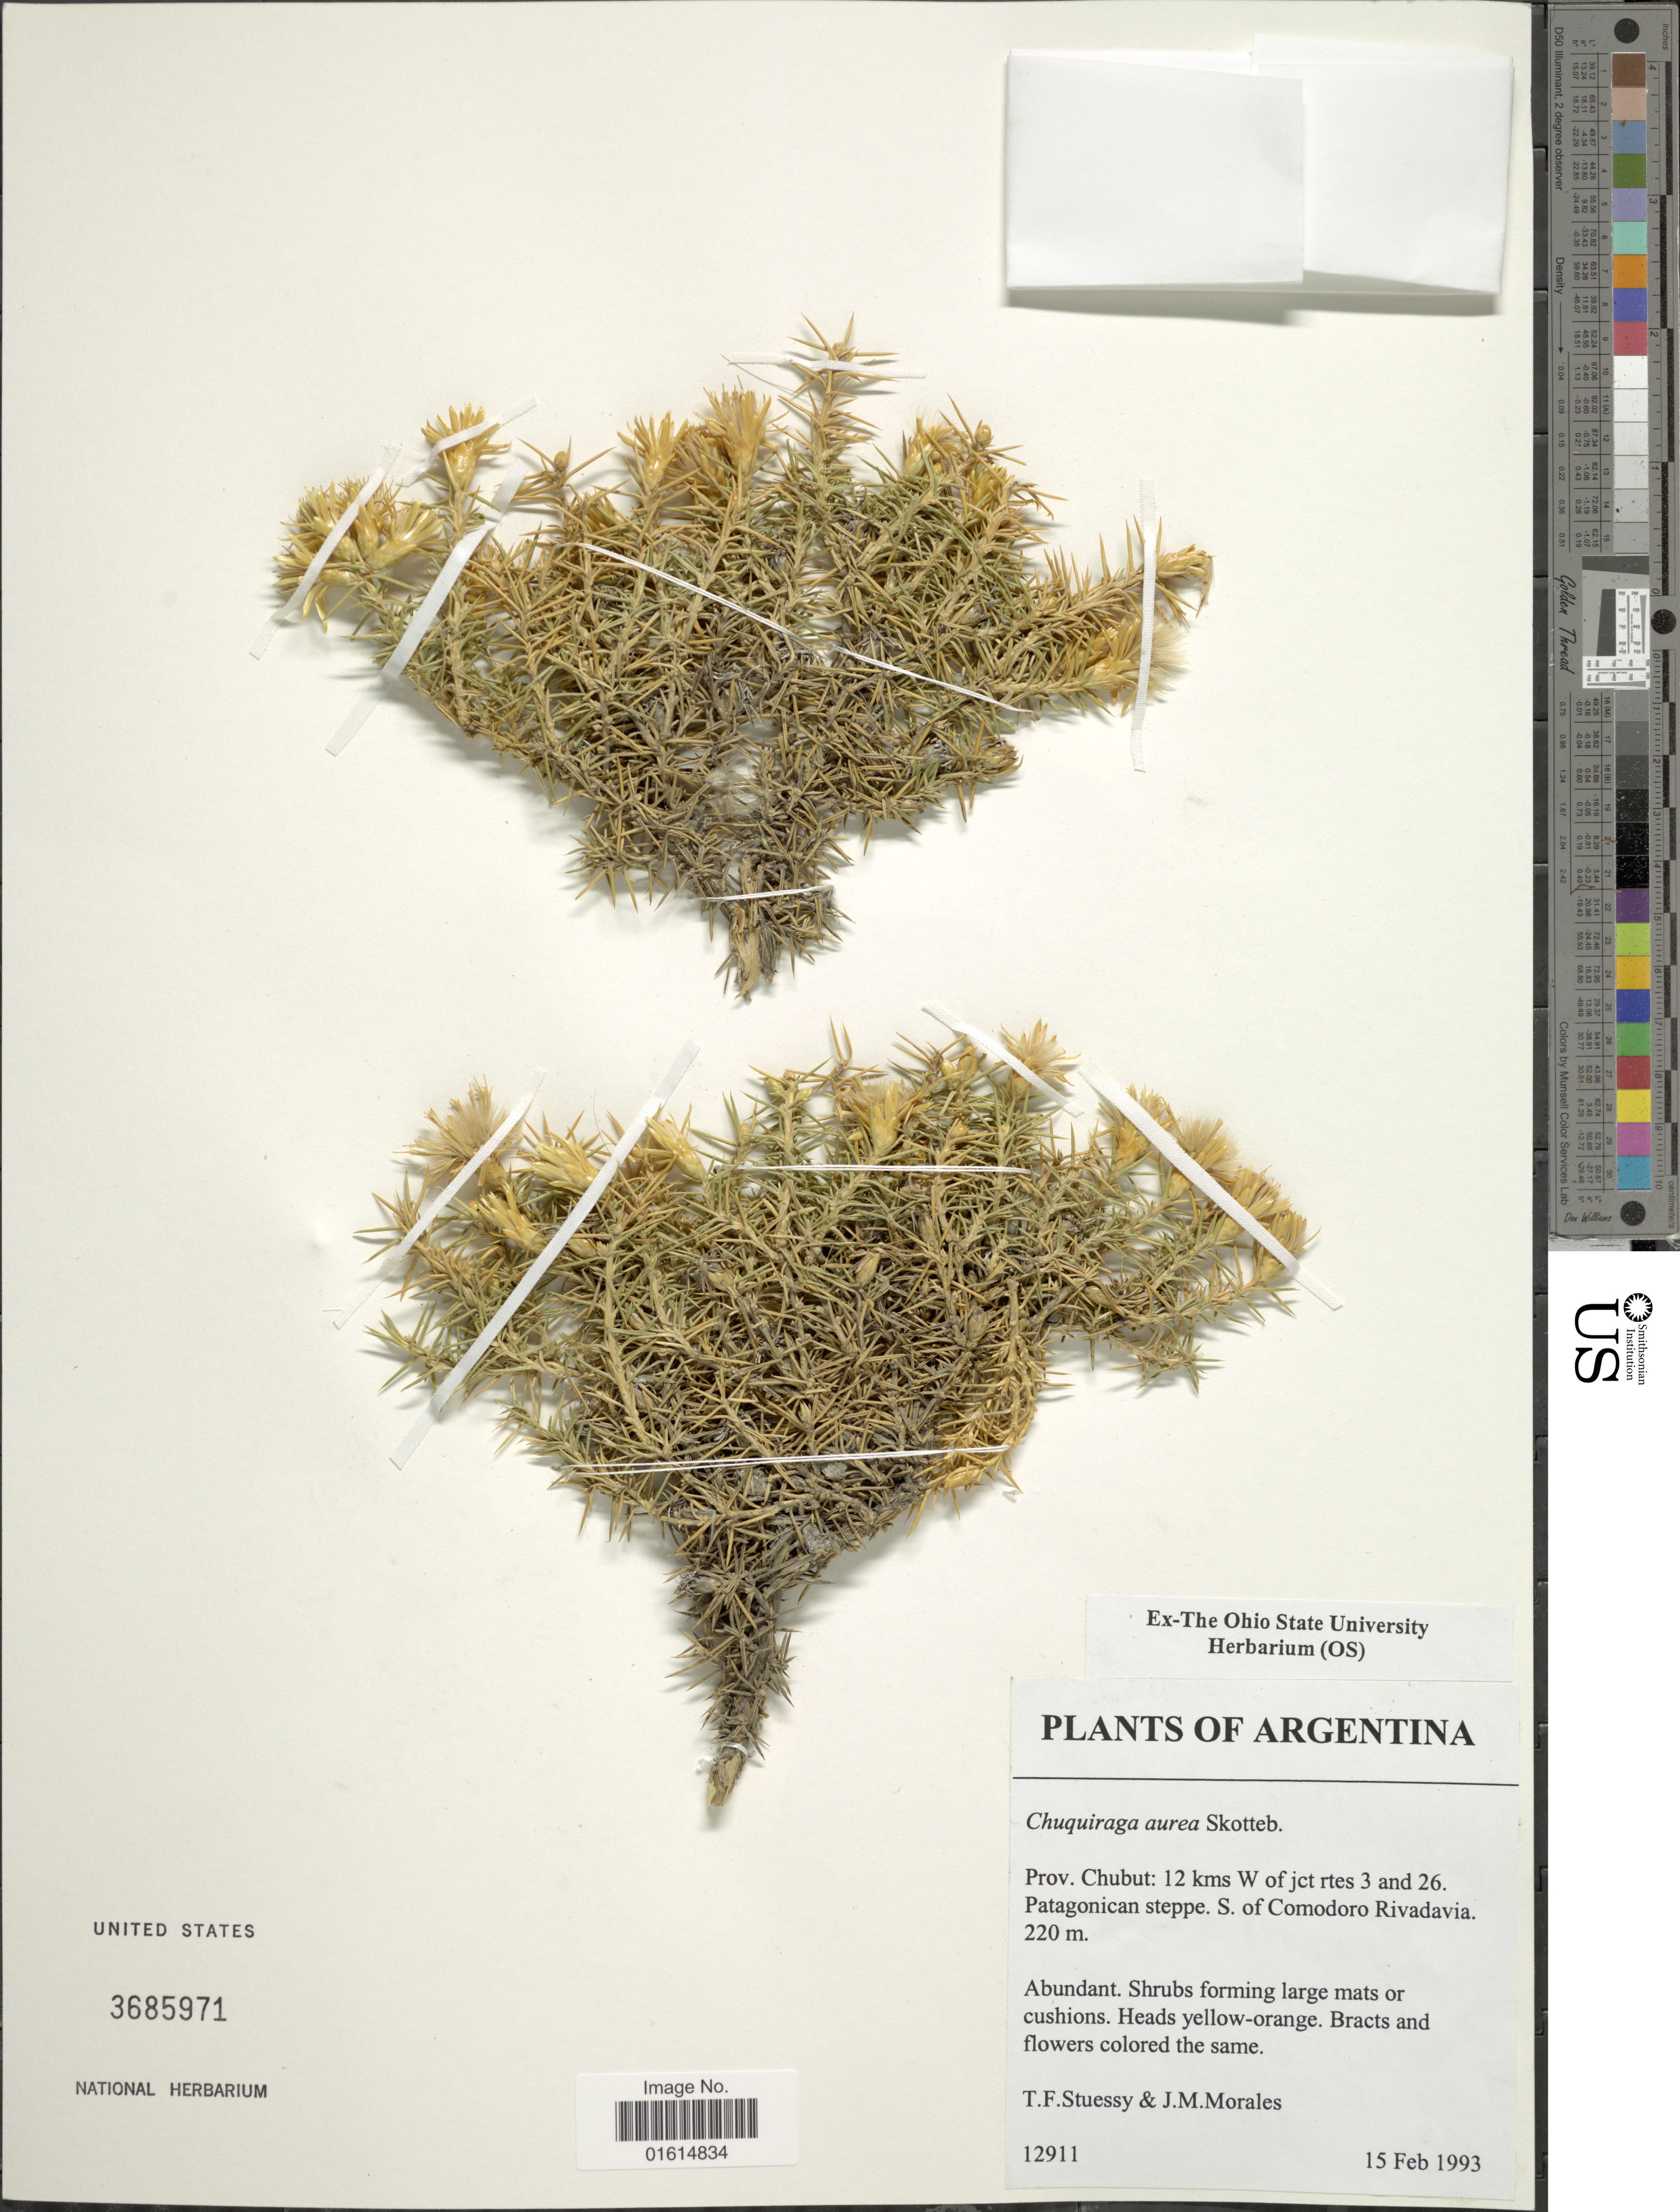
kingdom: Plantae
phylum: Tracheophyta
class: Magnoliopsida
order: Asterales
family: Asteraceae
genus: Chuquiraga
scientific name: Chuquiraga aurea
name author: Skottsb.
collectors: T. Stuessy & J. Morales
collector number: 12911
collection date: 1993-02-15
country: Argentina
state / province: Chubut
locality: Prov. Chubut, 12 kms W of jct rtes 3 and 26, Patagonian Steppe, S. of Comodoro Rivadavia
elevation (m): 220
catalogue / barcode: US 3685971